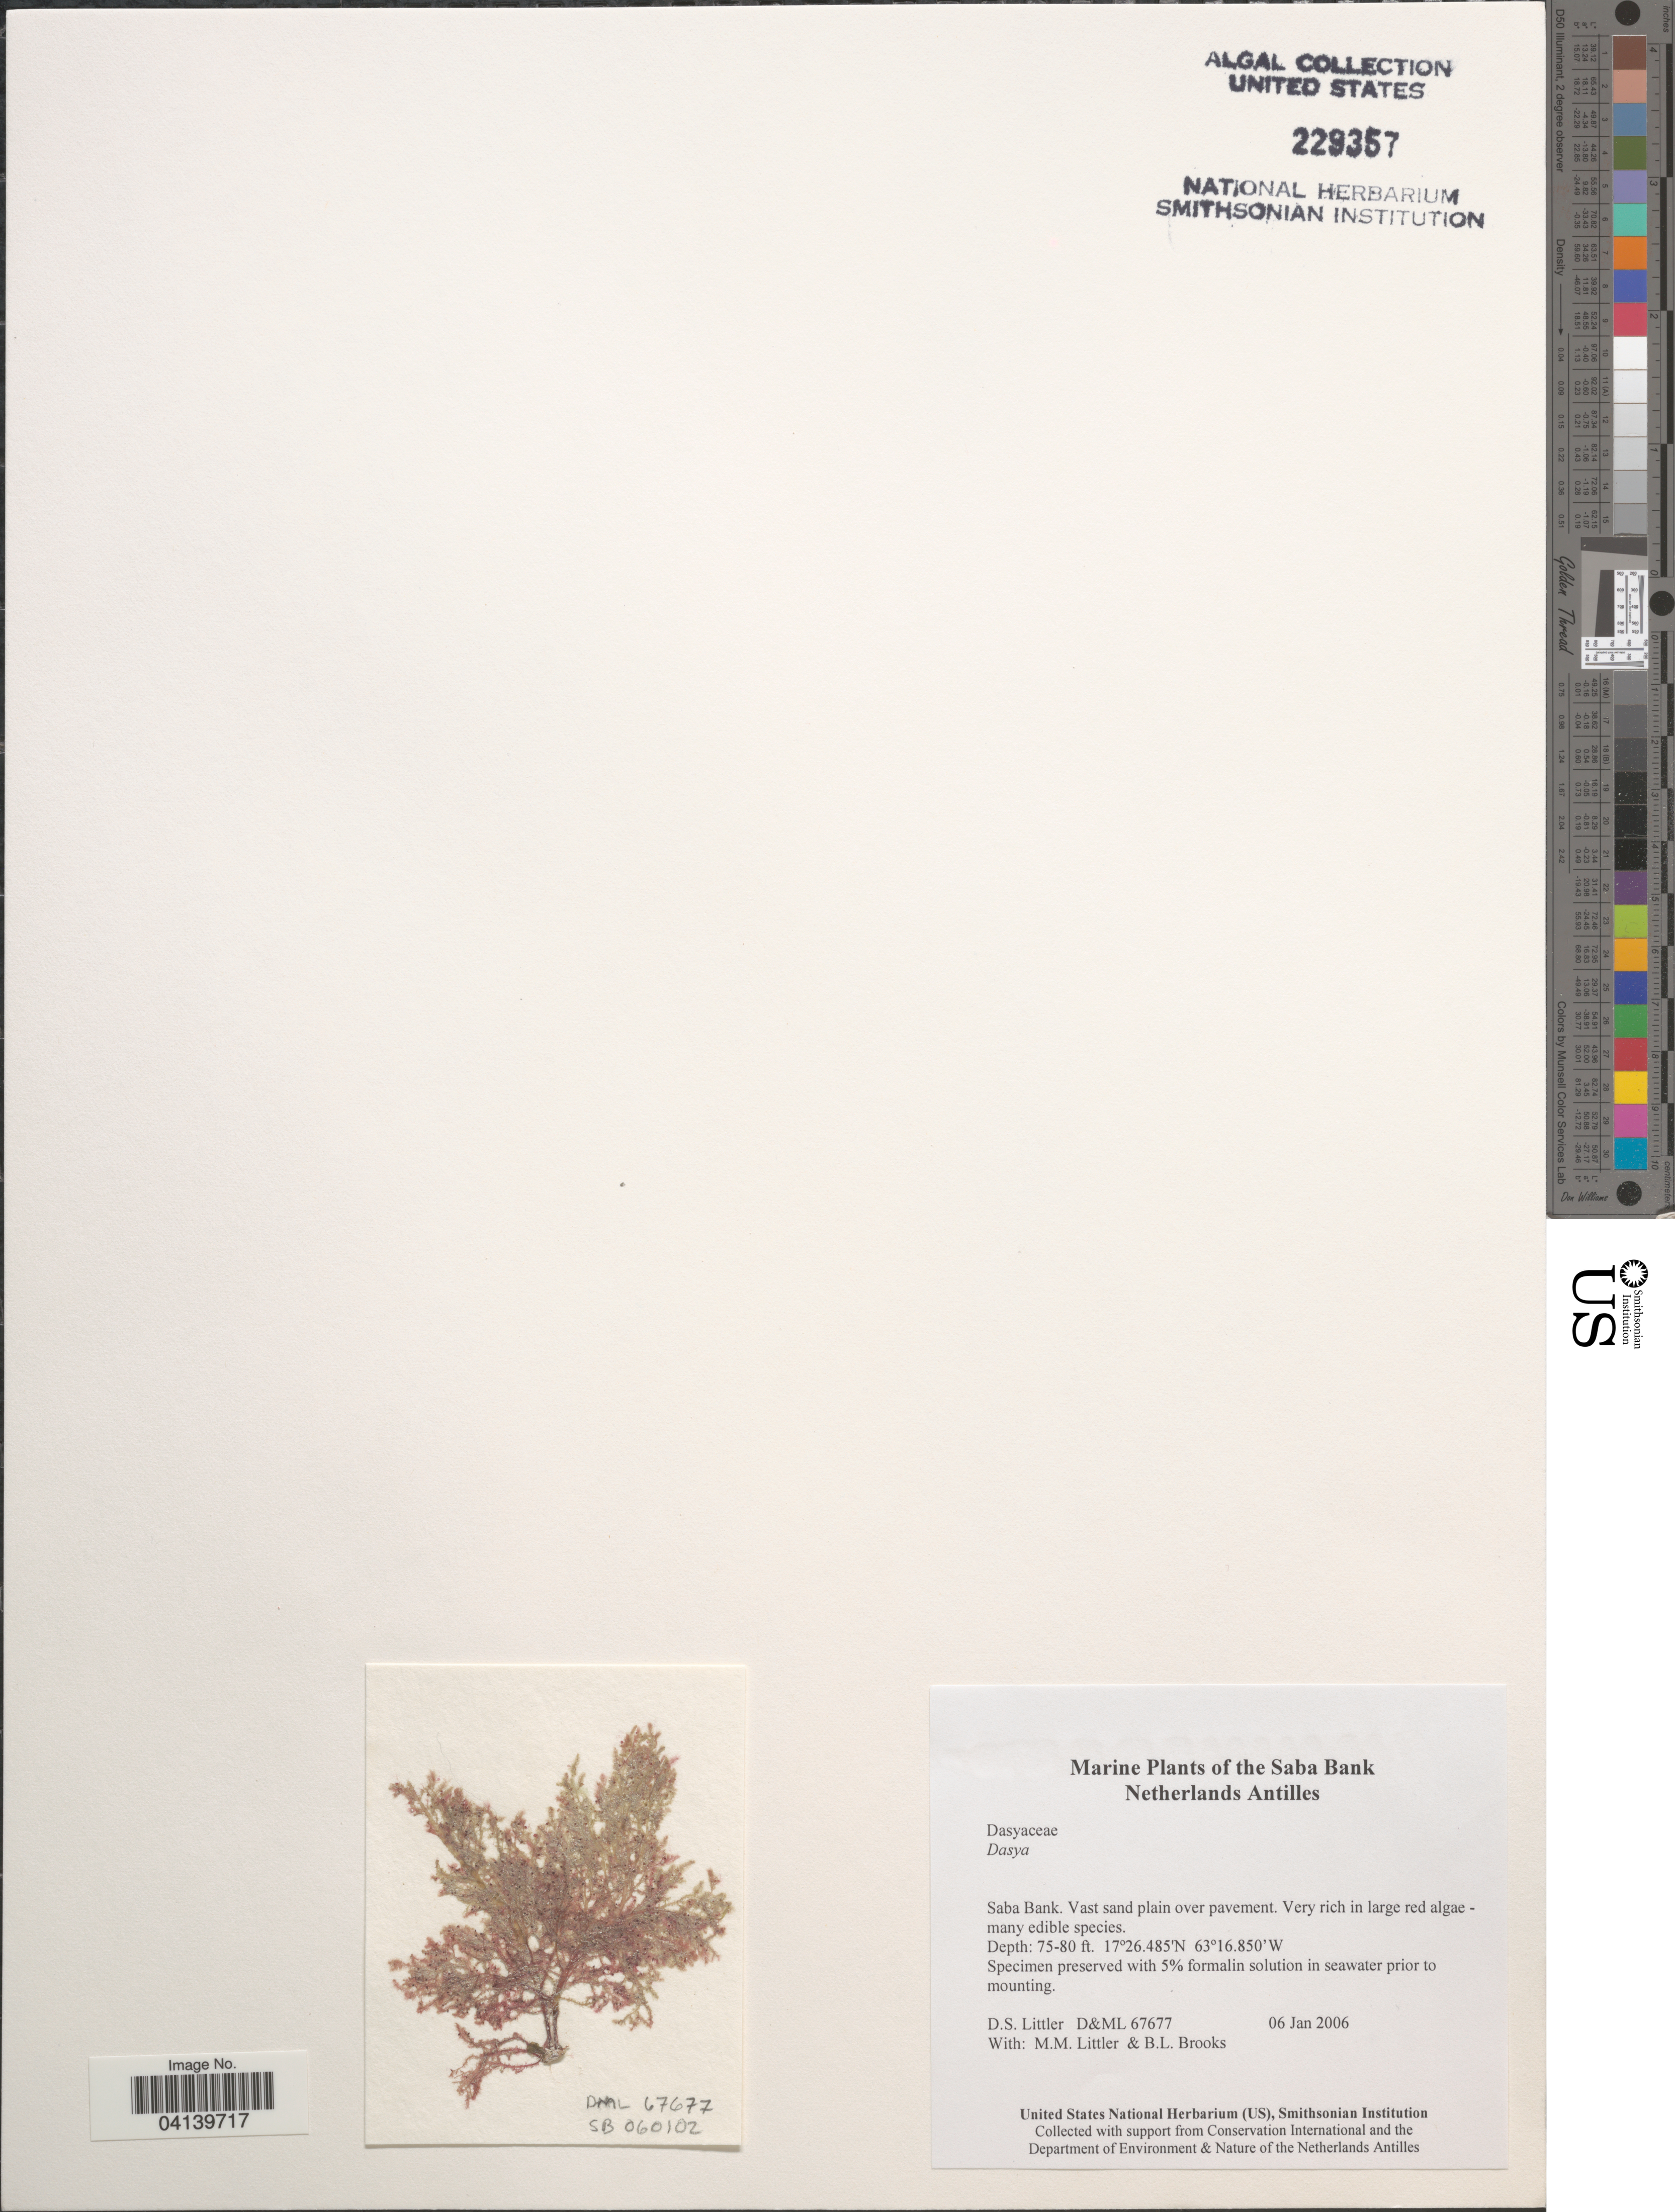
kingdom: Plantae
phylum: Rhodophyta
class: Florideophyceae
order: Ceramiales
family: Dasyaceae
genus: Dasya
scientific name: Dasya sp.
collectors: D. S. Littler & B. Brooks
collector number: D&ML 67677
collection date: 2006-01-06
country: Netherlands Antilles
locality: The Saba Bank.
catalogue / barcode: US 229357